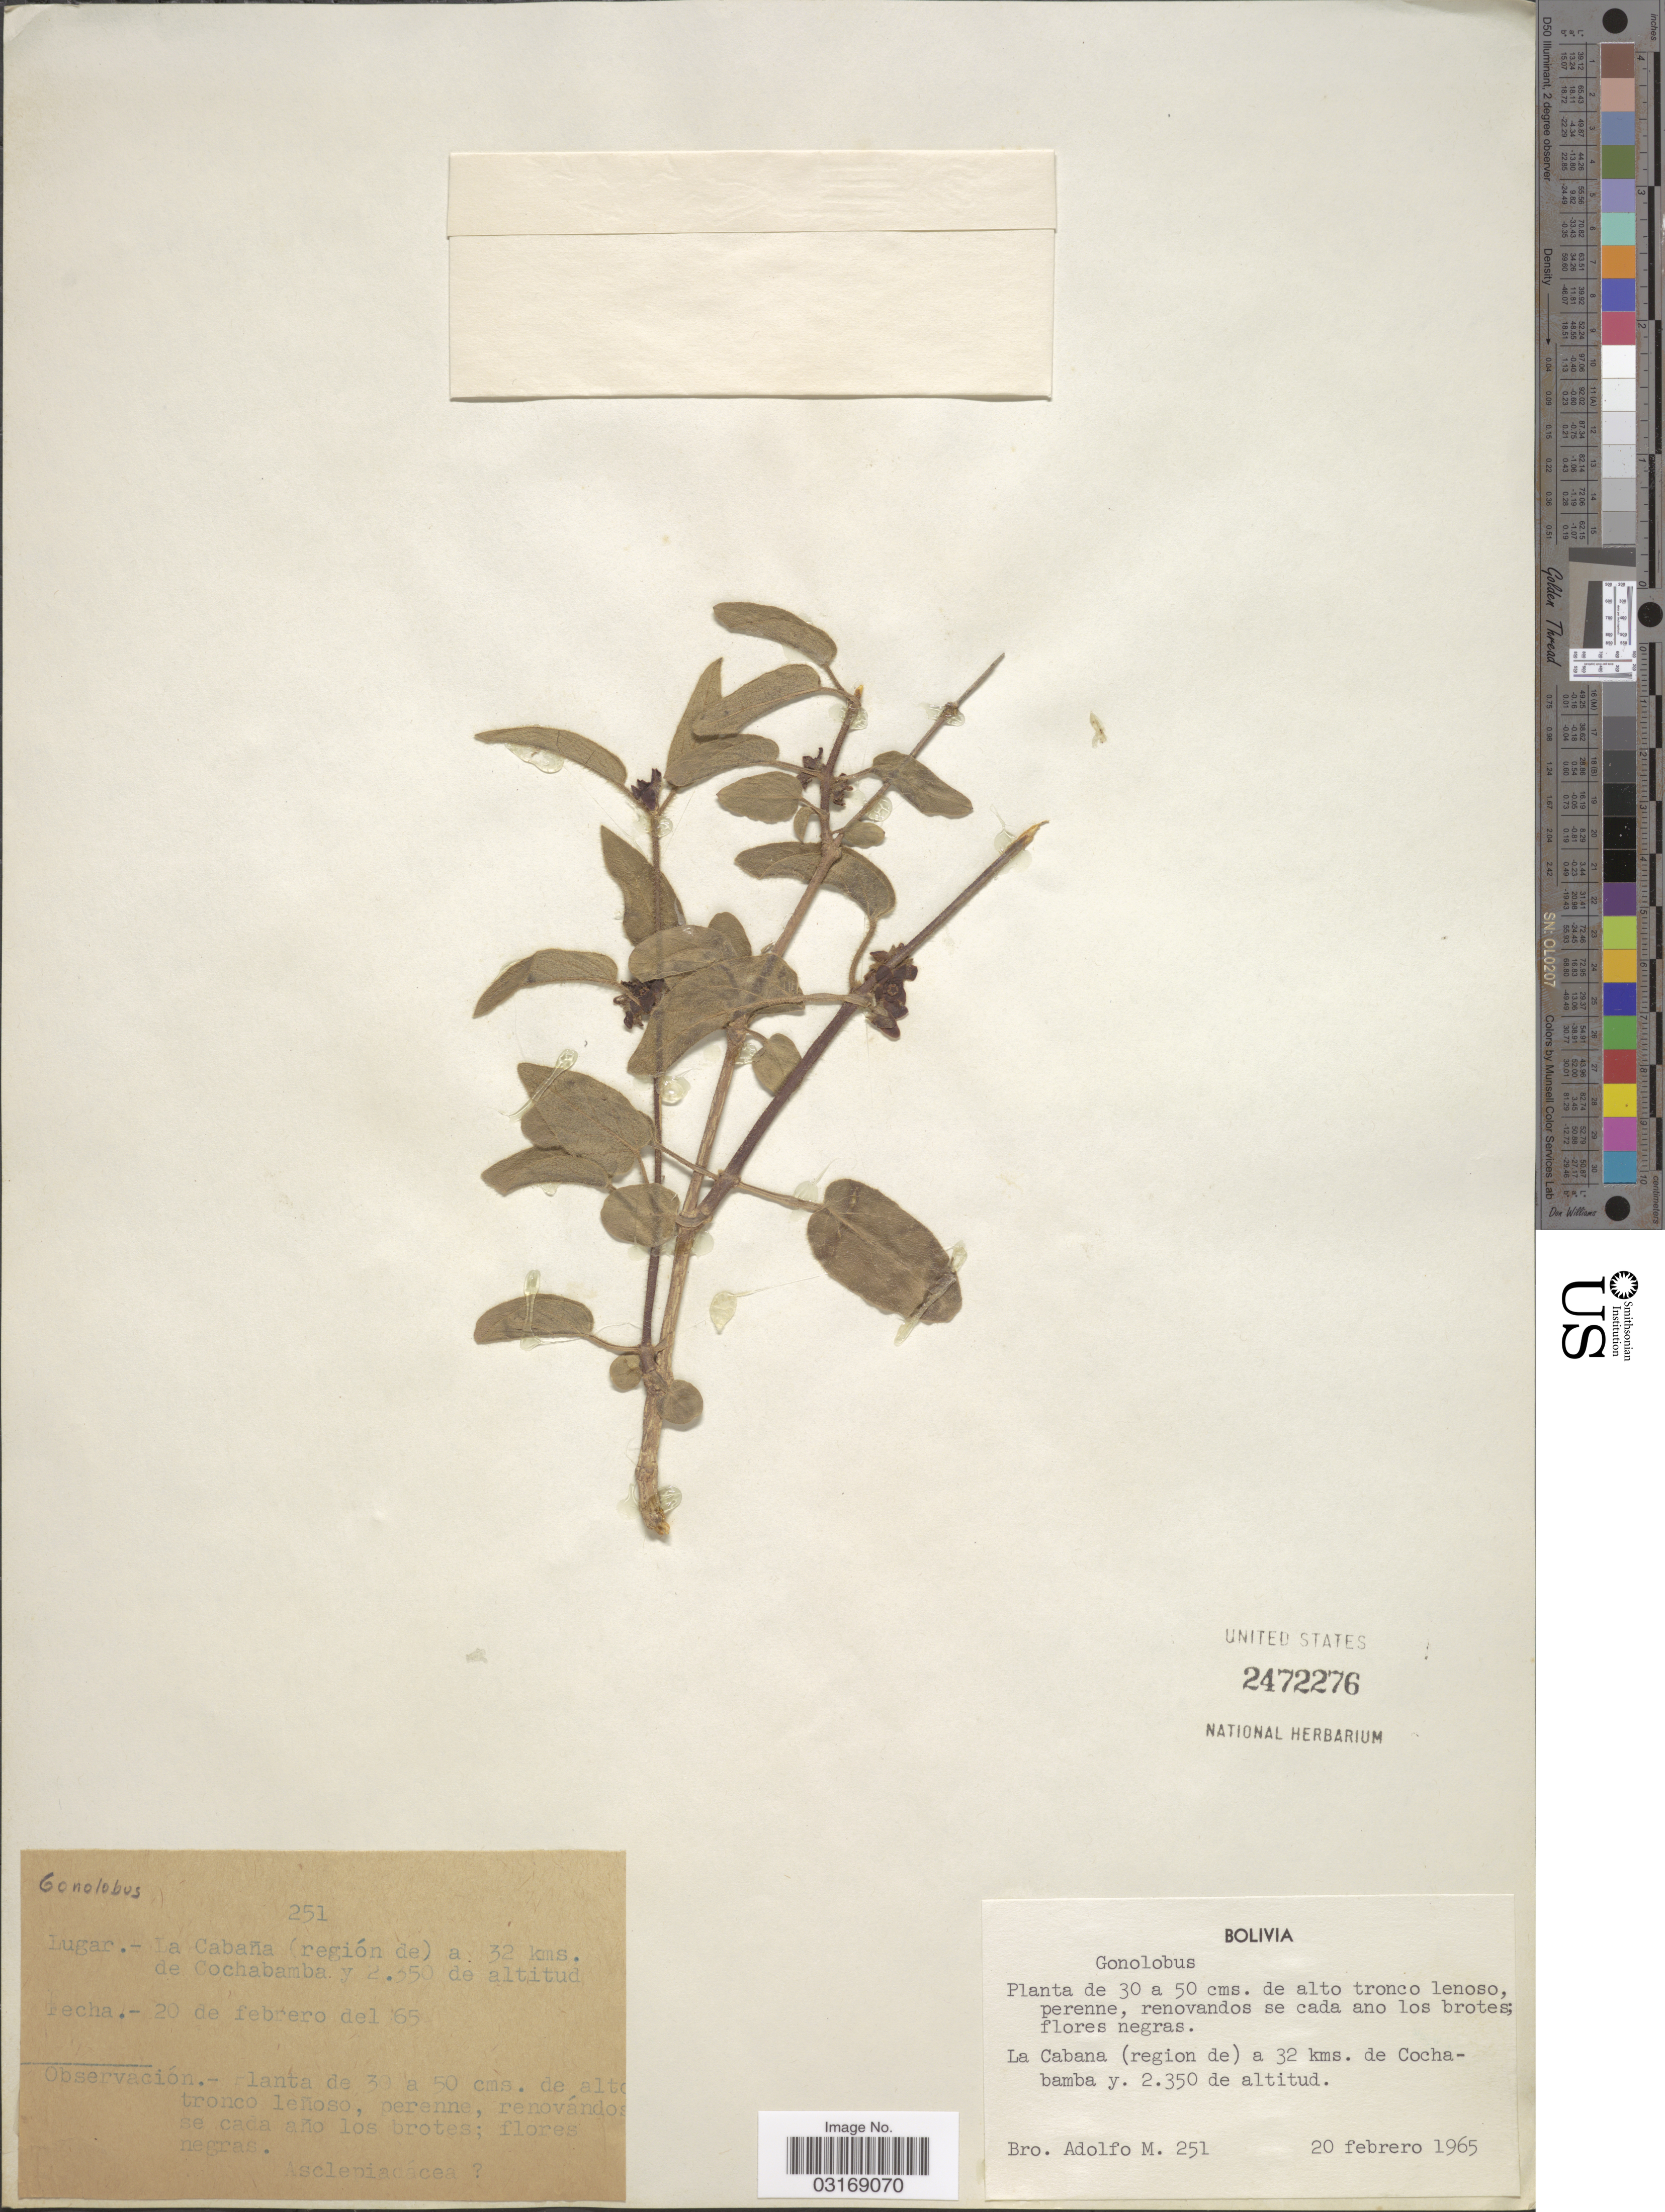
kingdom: Plantae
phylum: Tracheophyta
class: Magnoliopsida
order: Gentianales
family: Apocynaceae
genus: Gonolobus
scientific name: Gonolobus sp.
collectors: Bro. Adolfo M.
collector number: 251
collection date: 1965-02-20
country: Bolivia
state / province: Cochabamba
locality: La Cabana (region de) a 32 kms. de Cochabamba.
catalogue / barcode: US 2472276